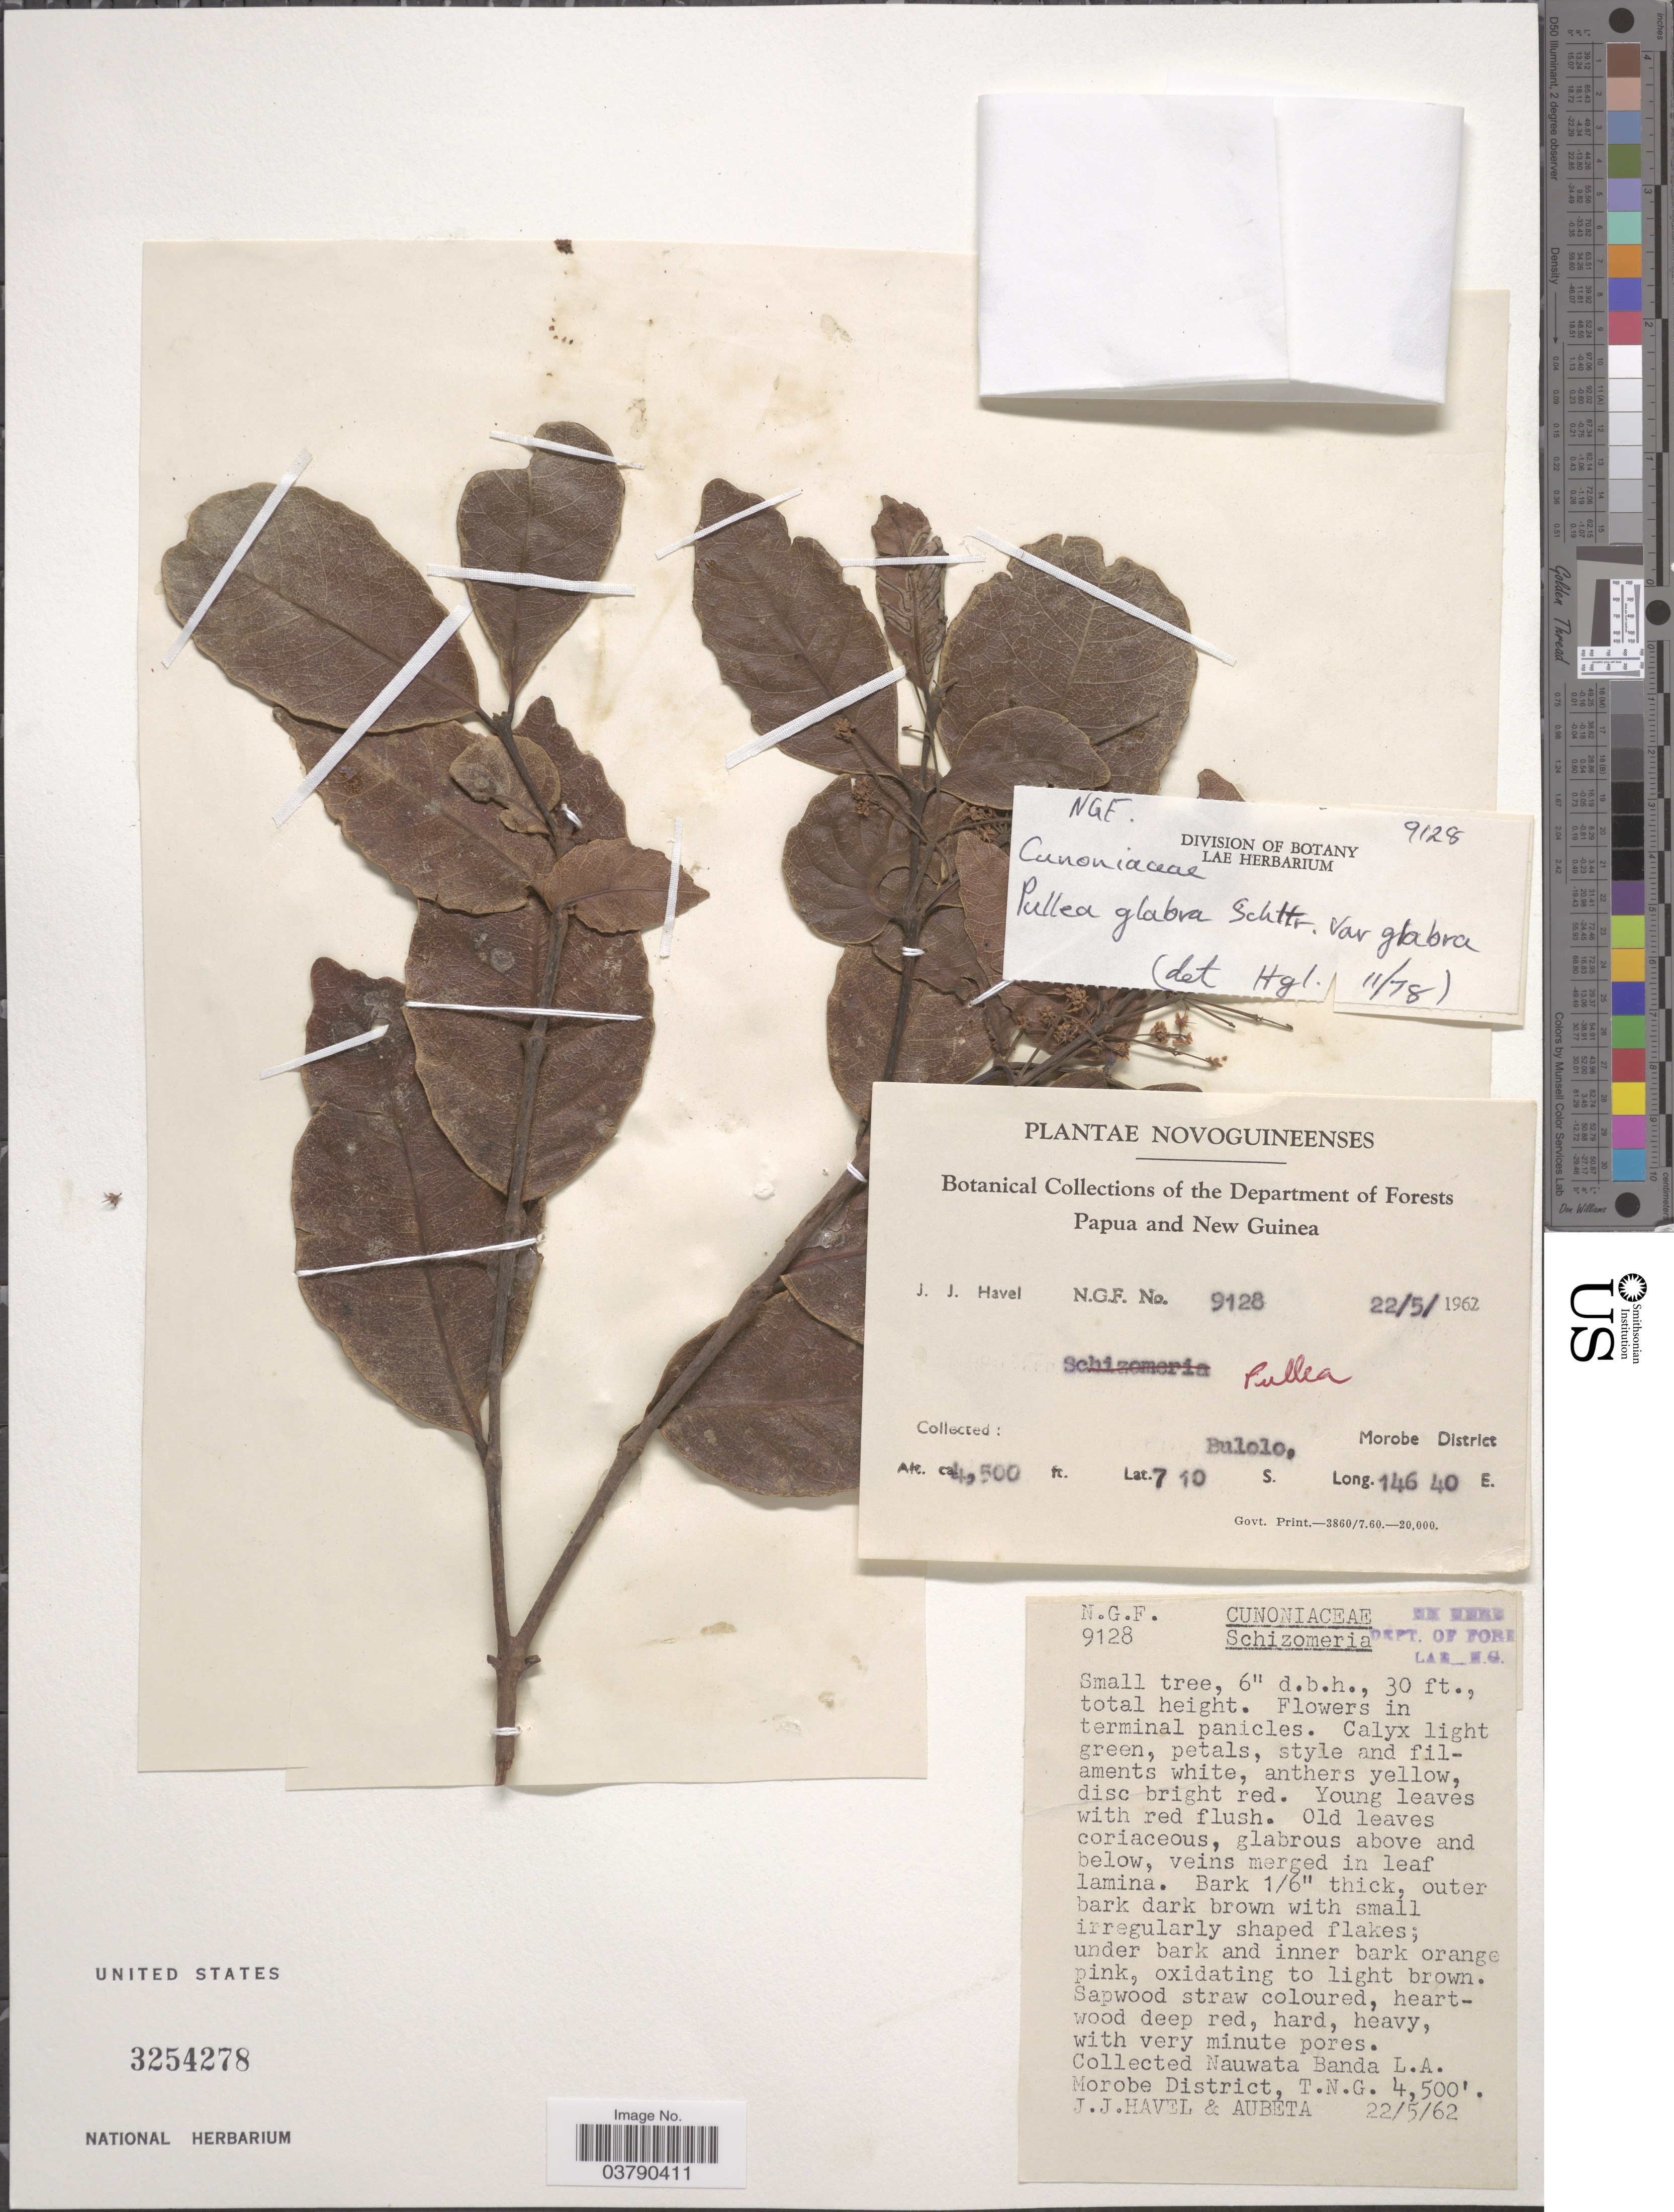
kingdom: Plantae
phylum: Tracheophyta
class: Magnoliopsida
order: Oxalidales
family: Cunoniaceae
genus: Pullea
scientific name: Pullea glabra var. glabra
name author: Schltr.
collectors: J. Havel & Aubeta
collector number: N.G.F. 9128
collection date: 1962-05-22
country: Papua New Guinea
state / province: Morobe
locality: Novoguineenses. Bulolo, Morobe District. Nauwata Banda, L.A.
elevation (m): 1372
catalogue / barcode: US 3254278